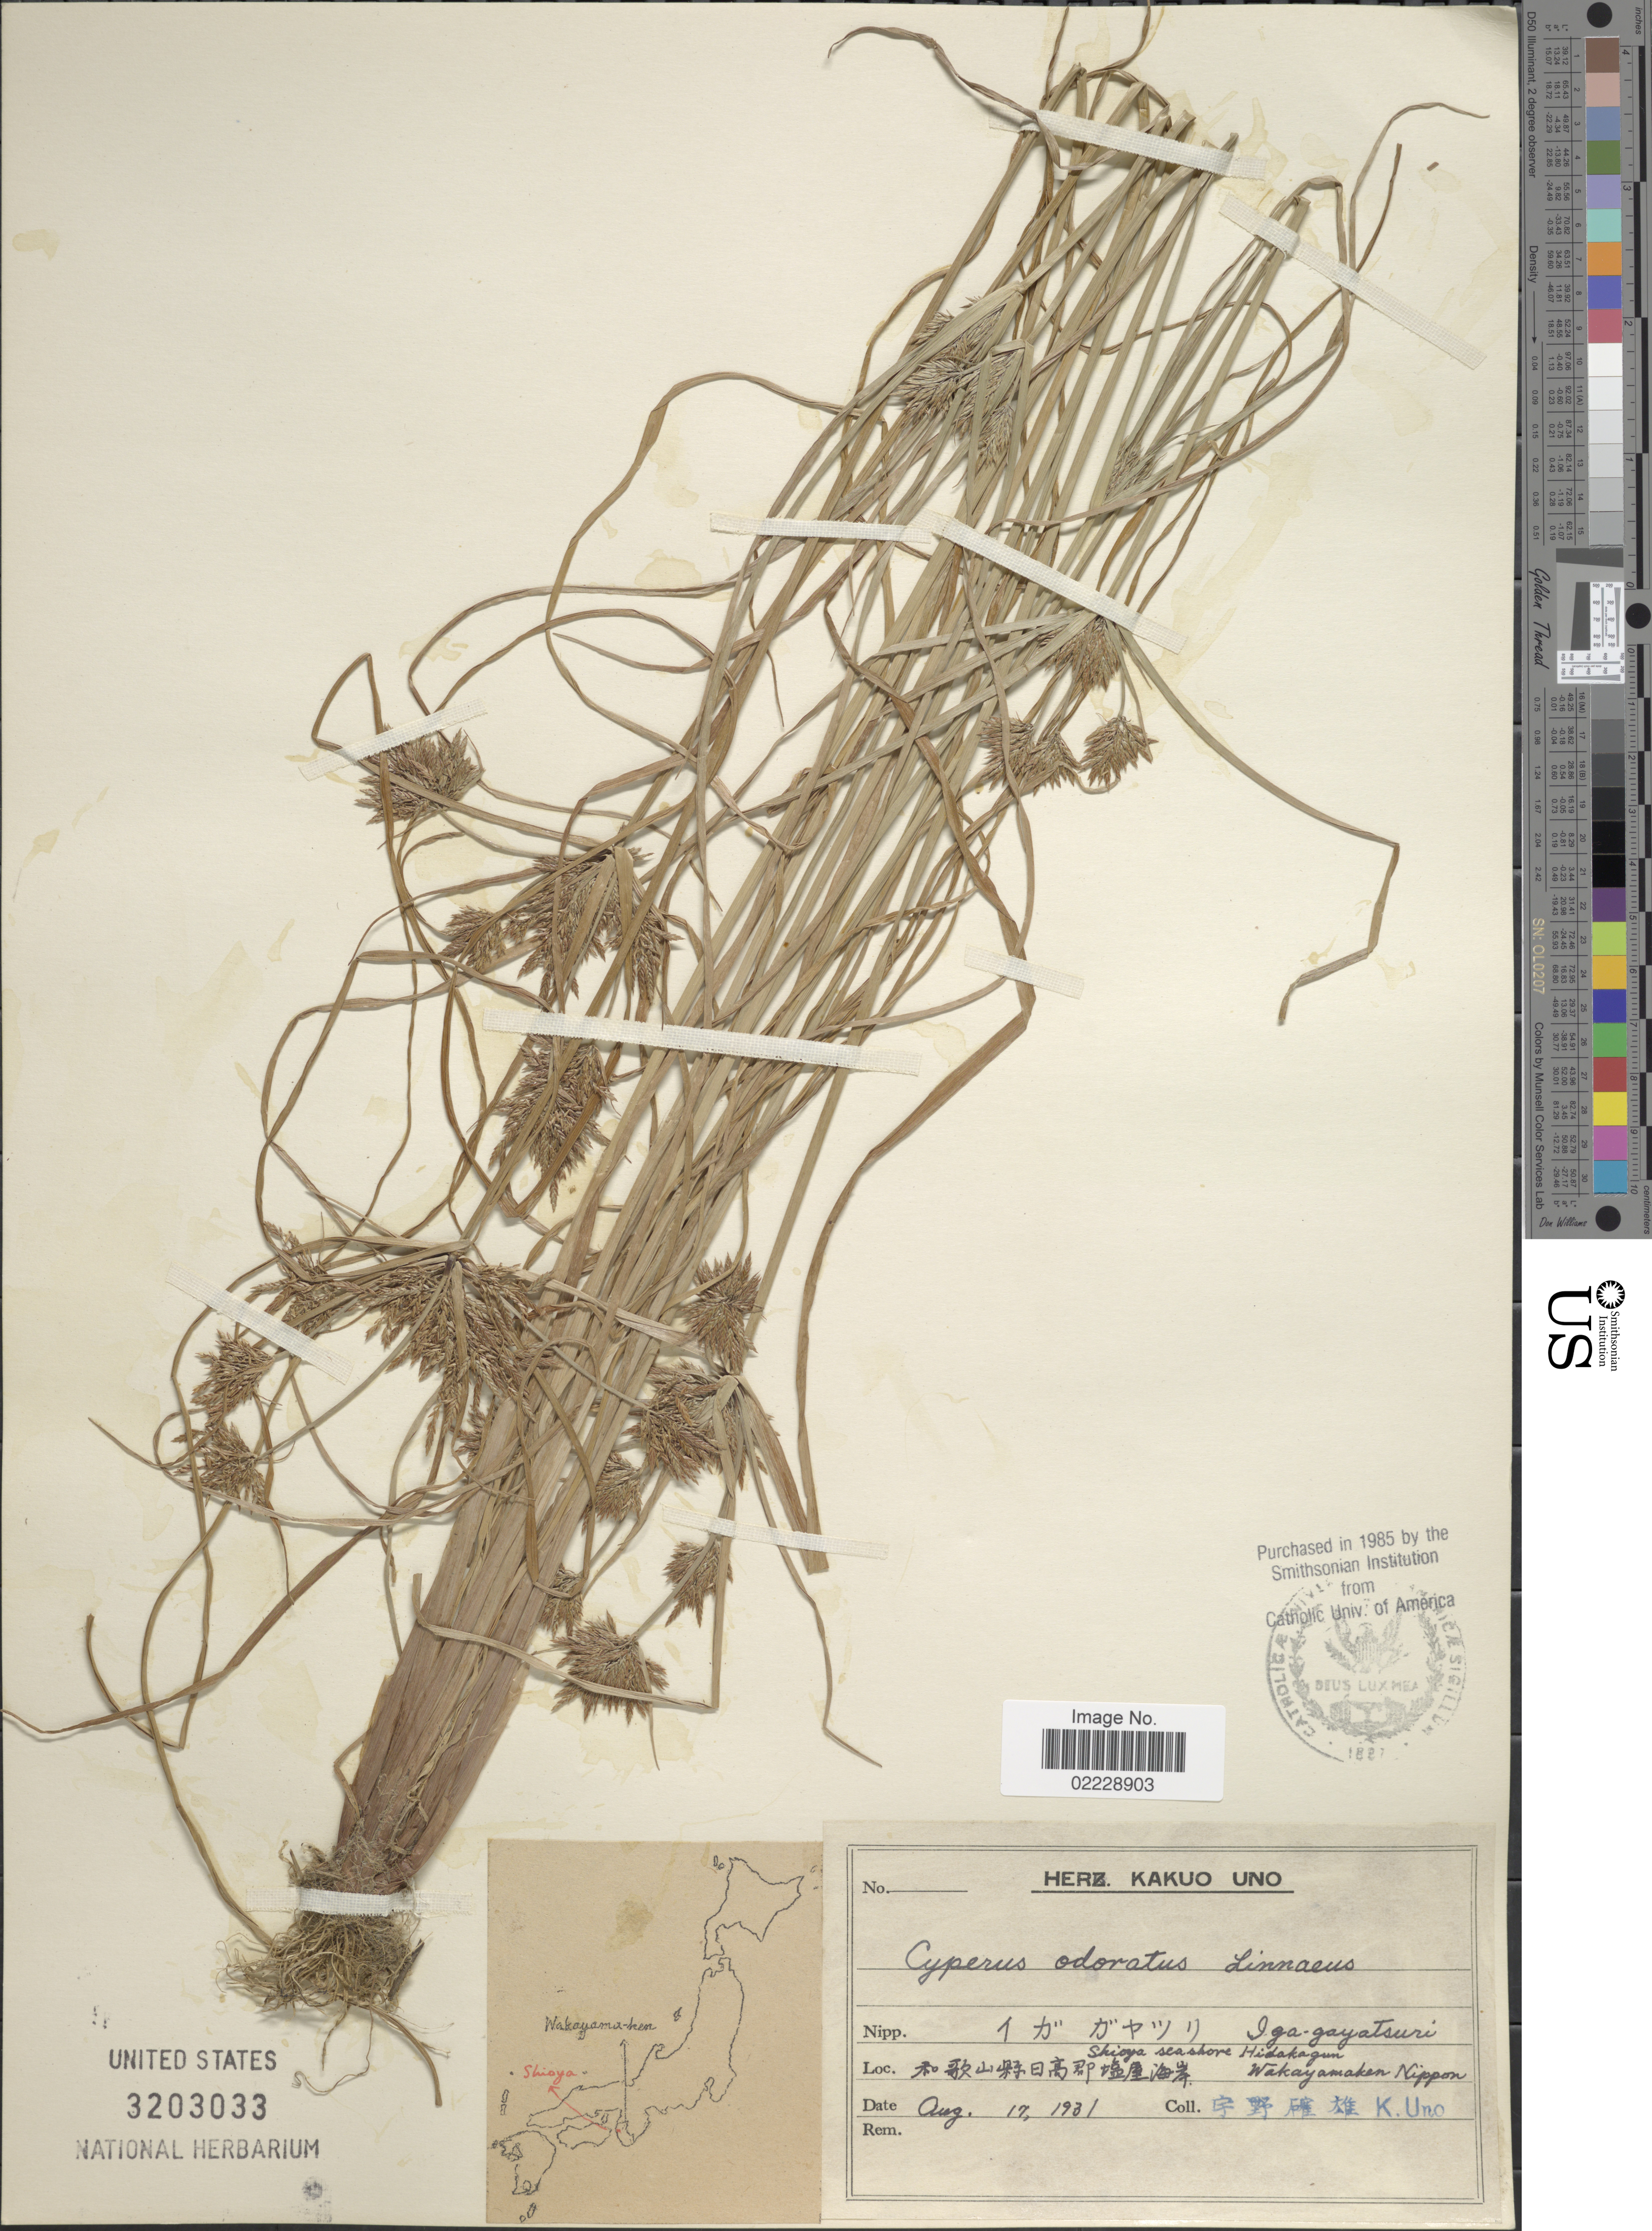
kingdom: Plantae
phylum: Tracheophyta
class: Liliopsida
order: Poales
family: Cyperaceae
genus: Cyperus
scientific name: Cyperus polystachyos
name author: Rottb.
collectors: K. Uno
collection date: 1931-08-17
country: Japan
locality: Shioya seashore, Hidakagun, Wakayamaken, Nippon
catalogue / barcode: US 3203033